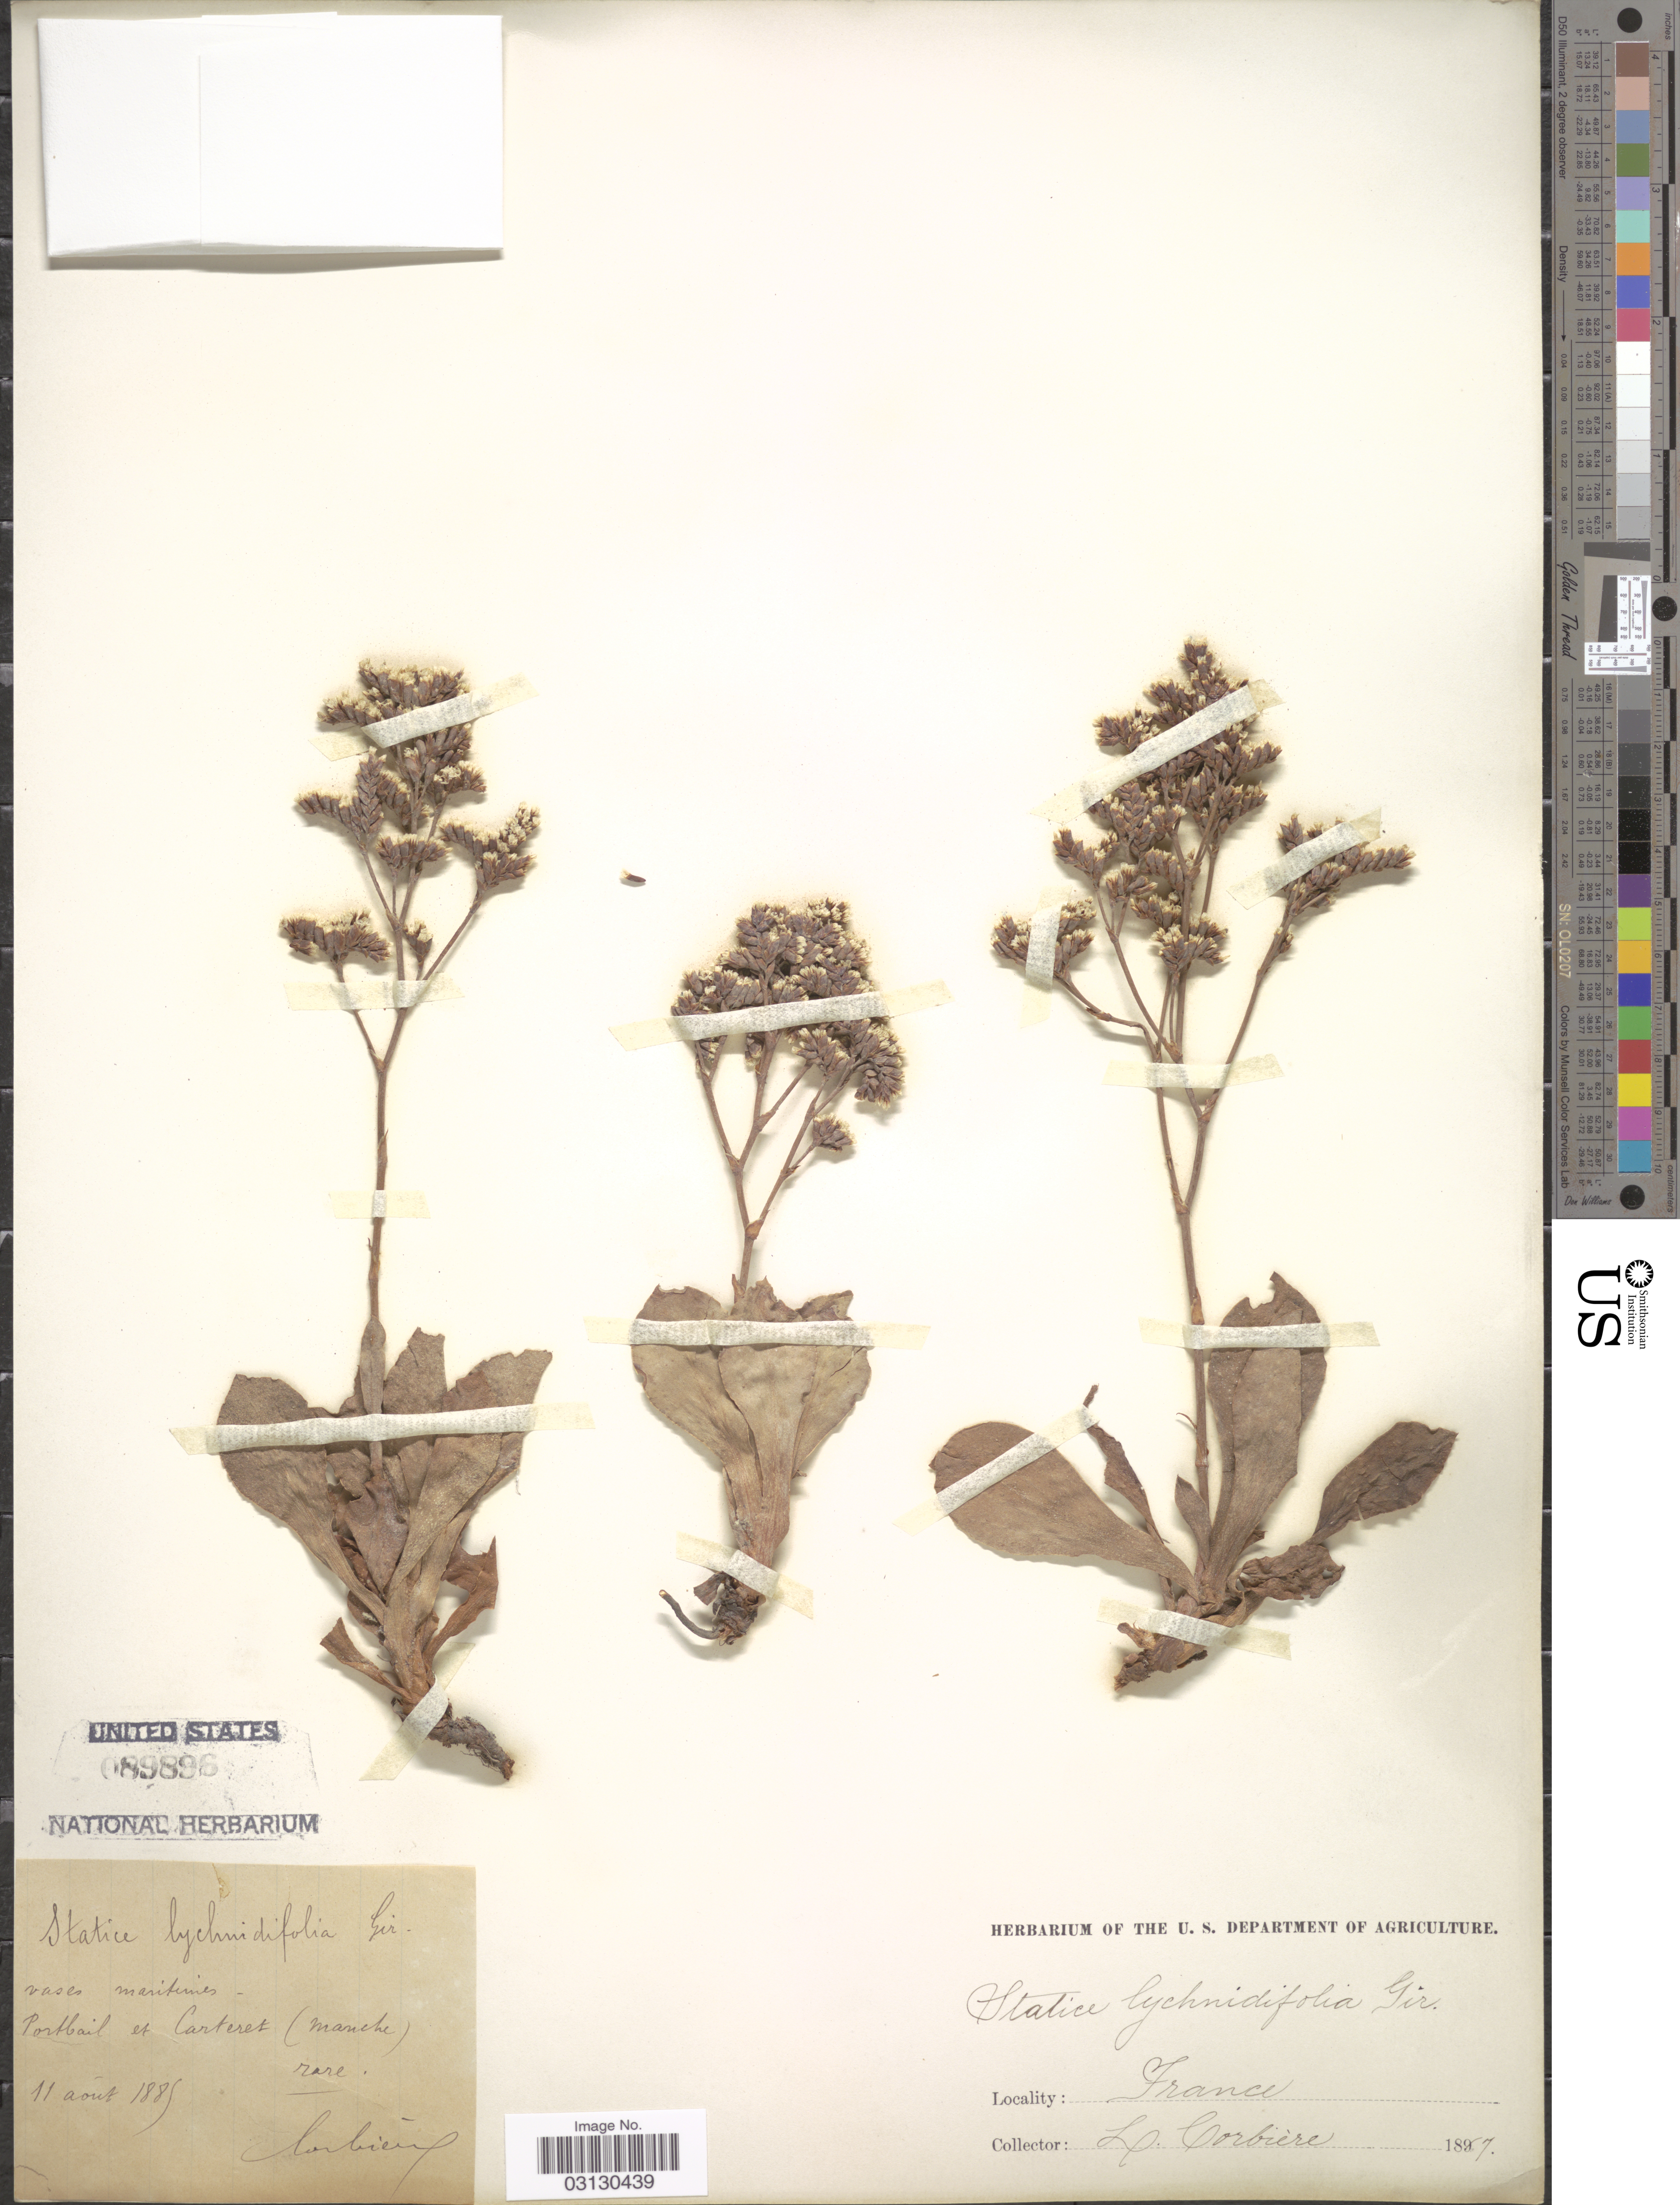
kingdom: Plantae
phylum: Tracheophyta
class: Magnoliopsida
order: Caryophyllales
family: Plumbaginaceae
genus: Limonium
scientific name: Limonium lychnidifolium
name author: (Girard) Kuntze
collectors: L. Corbière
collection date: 1885-08-11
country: France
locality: Vases maritimes. Portbail et Carteret (Manche).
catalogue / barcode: US 89896